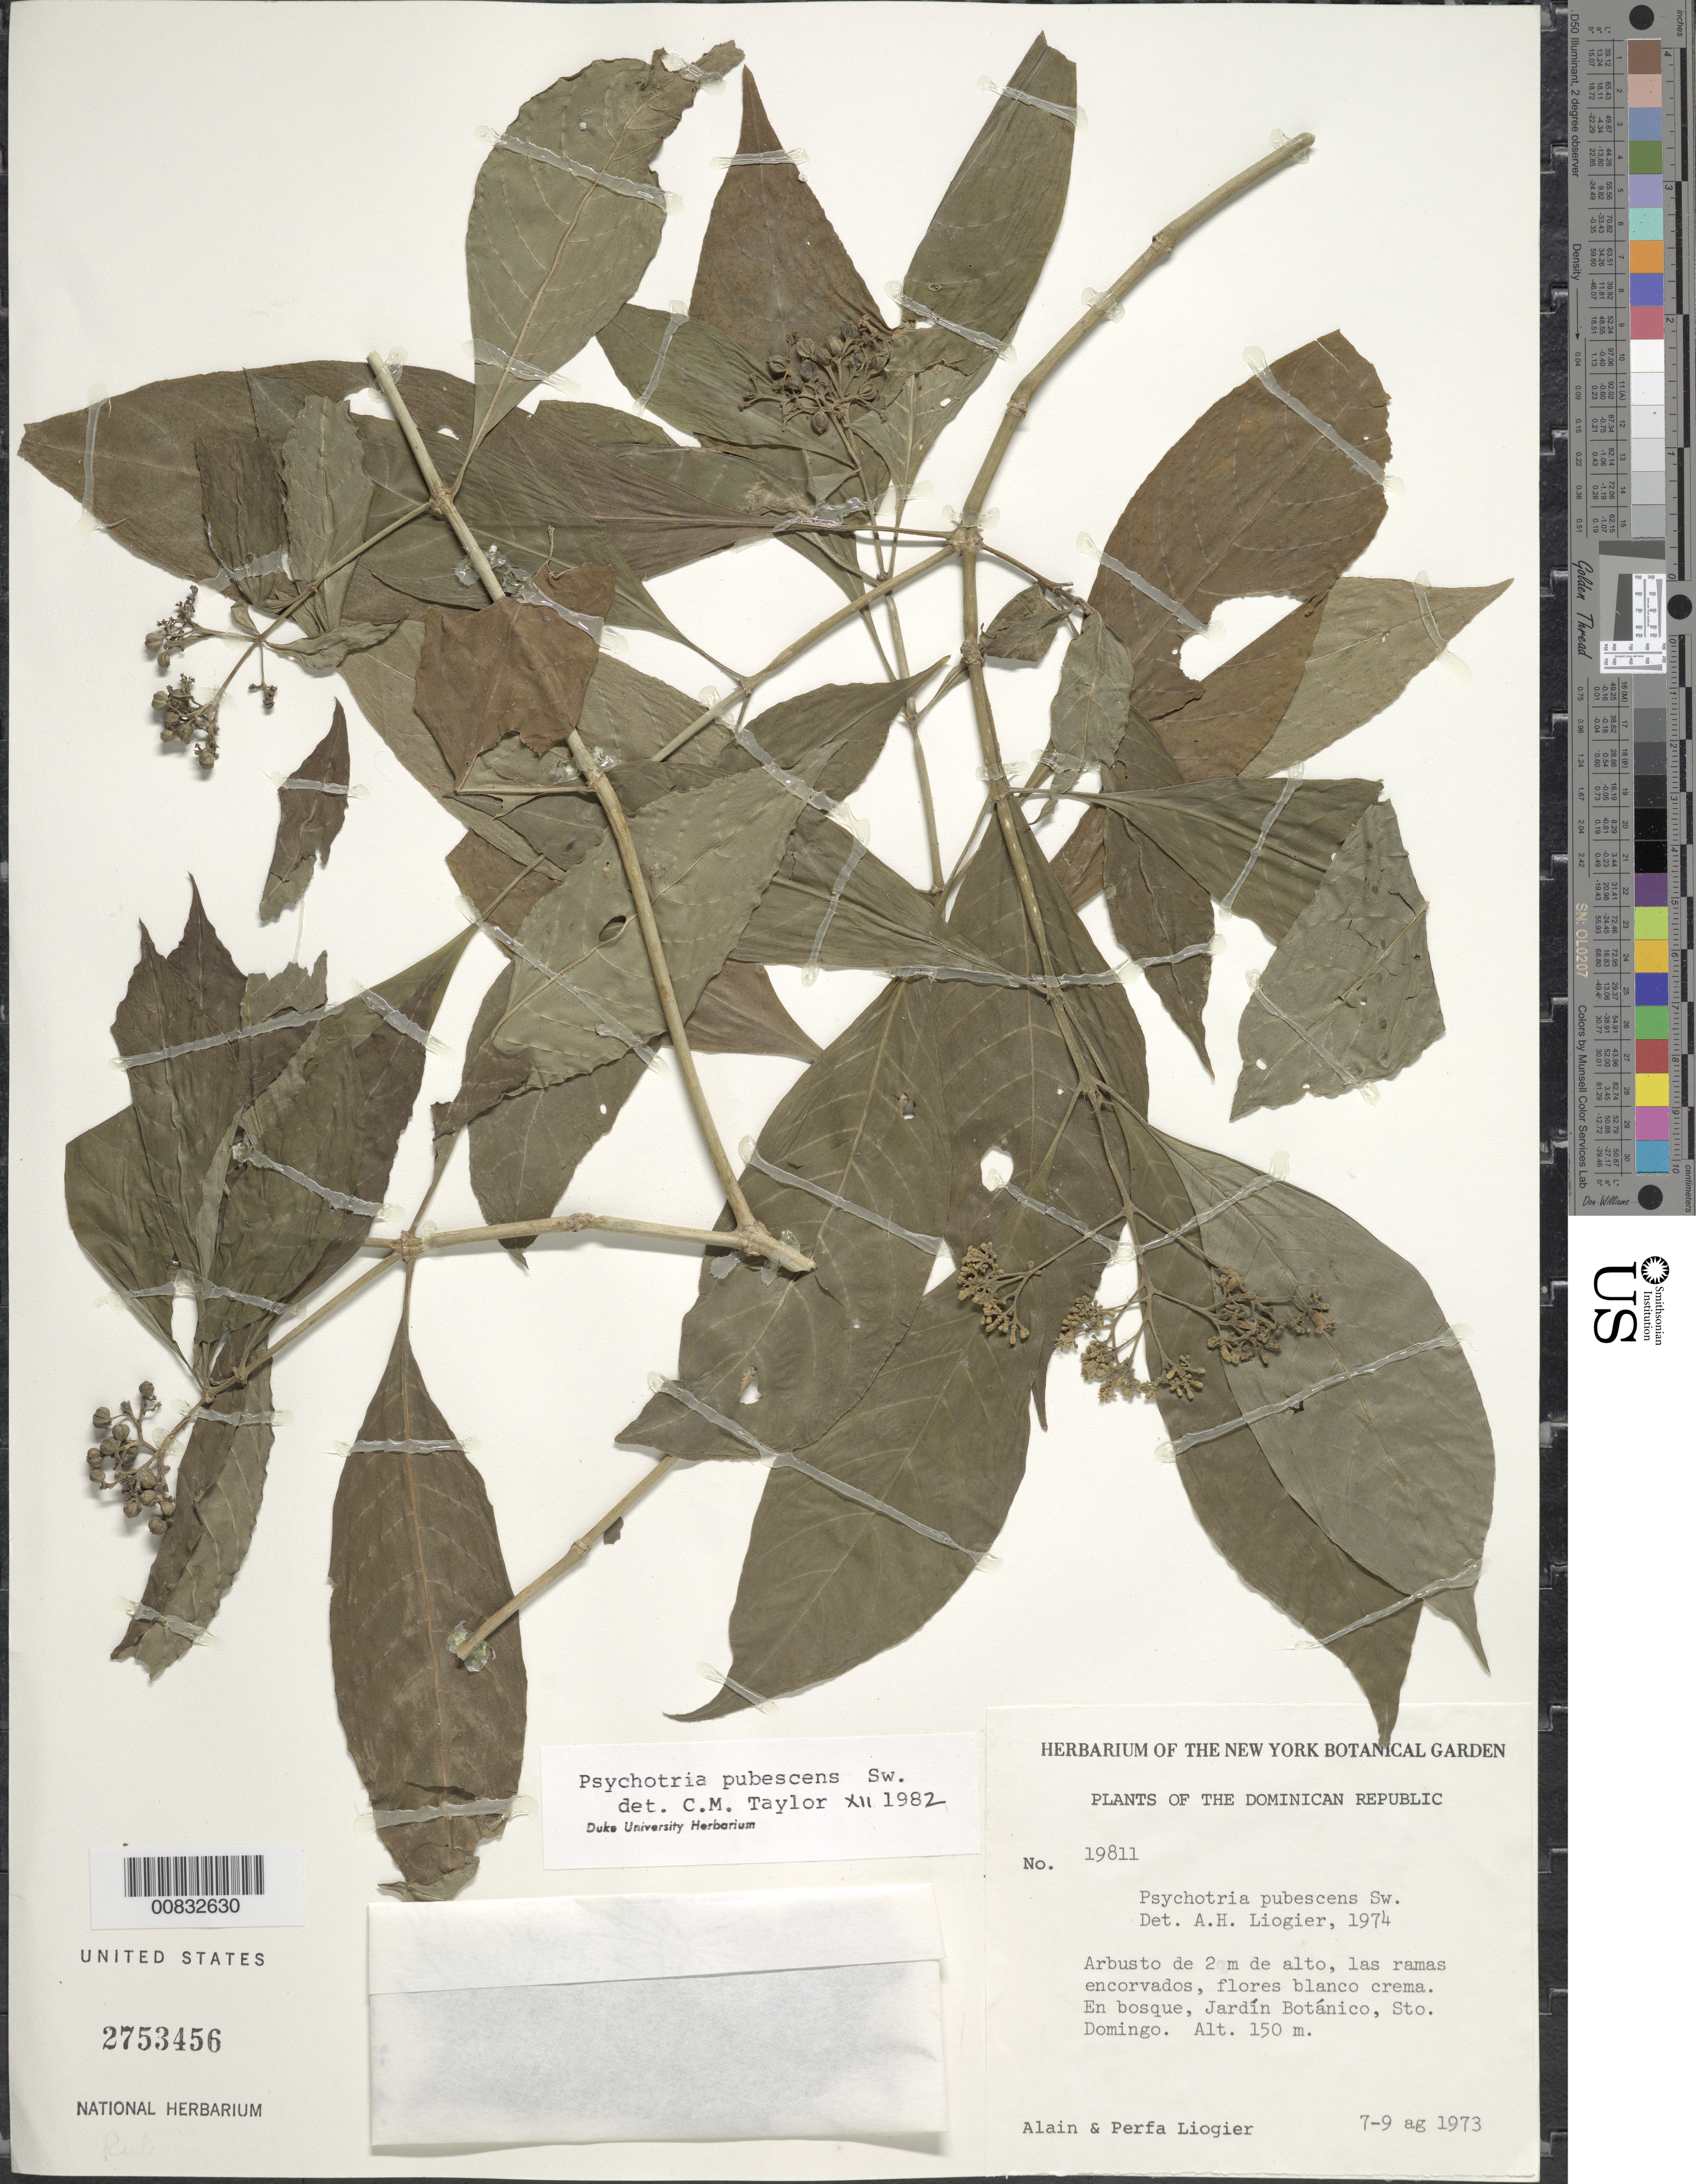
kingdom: Plantae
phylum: Tracheophyta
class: Magnoliopsida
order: Gentianales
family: Rubiaceae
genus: Psychotria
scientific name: Psychotria pubescens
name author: Sw.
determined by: Taylor, Charlotte M.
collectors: A. H. Liogier & M. P. Liogier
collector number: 19811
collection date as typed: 07 Aug 1973 to 09 Aug 1973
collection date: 1973-08-07/1973-08-09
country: Dominican Republic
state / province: Distrito Nacional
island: Hispaniola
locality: Jardí Botánico, Santo Domingo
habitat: En bosque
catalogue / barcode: US 2753456